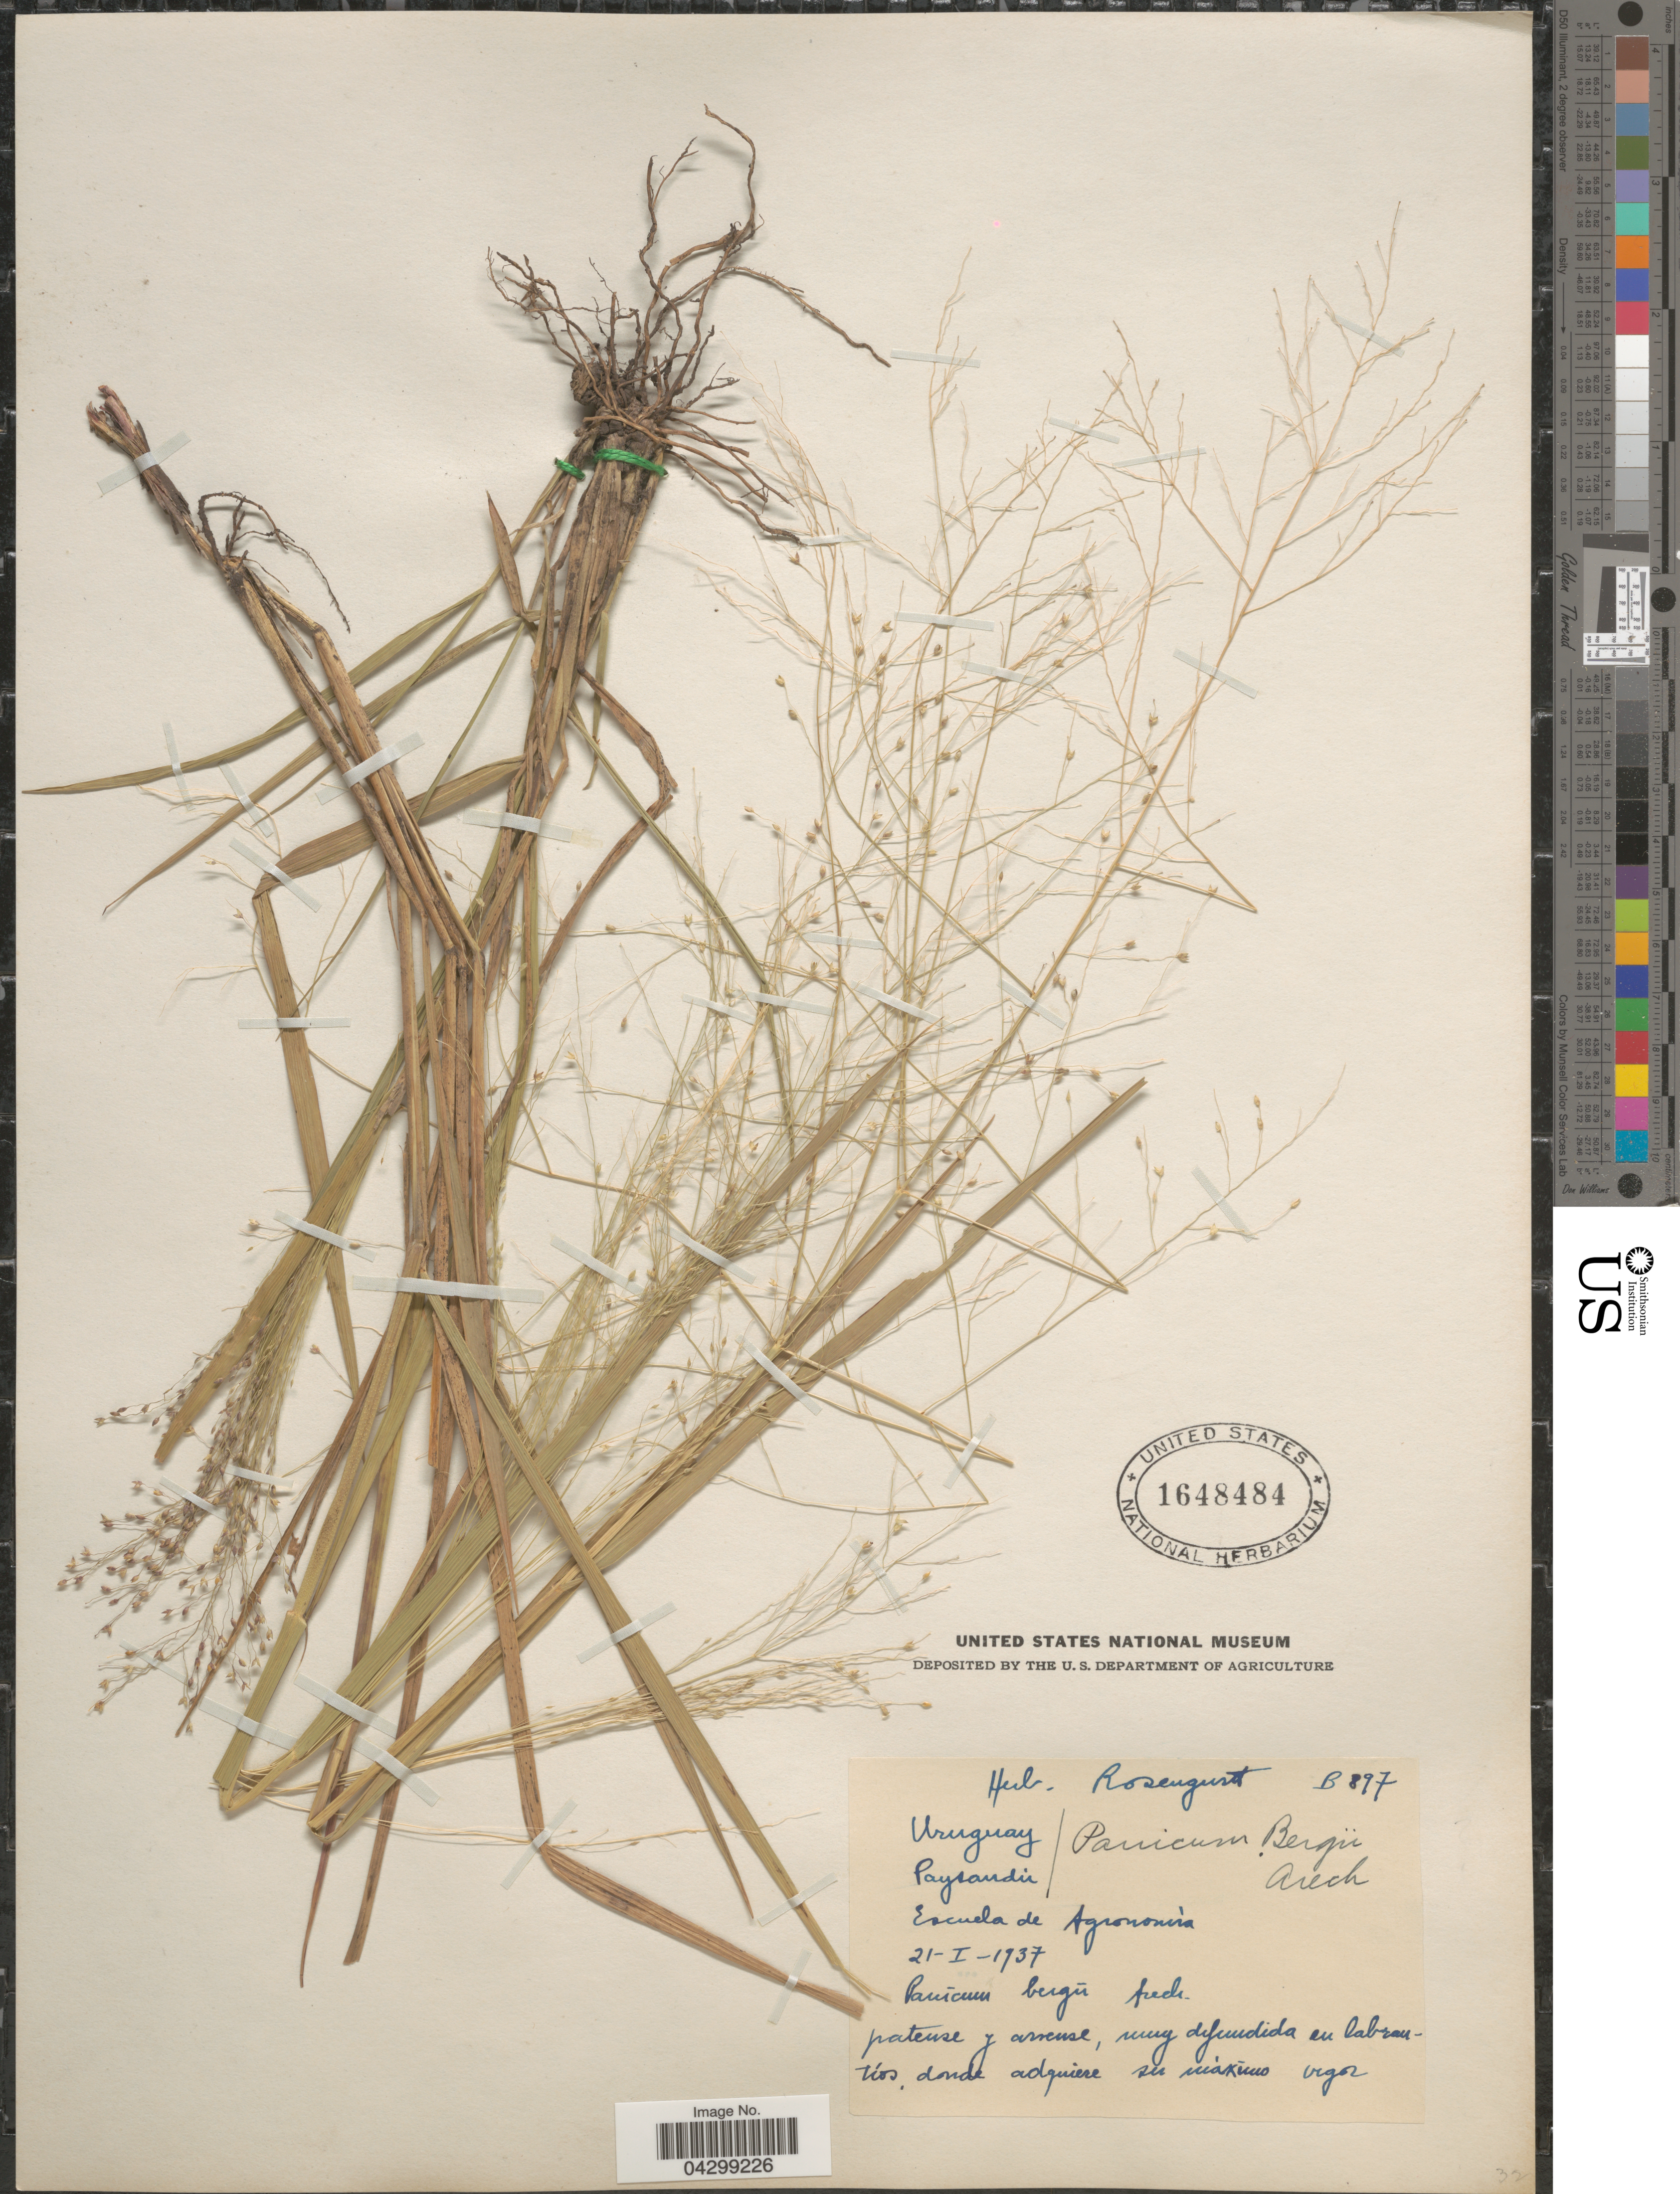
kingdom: Plantae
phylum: Tracheophyta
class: Liliopsida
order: Poales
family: Poaceae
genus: Panicum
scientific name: Panicum bergii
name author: Arechav.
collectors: ex herb. Rosengurtt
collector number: B897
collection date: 1937-01-21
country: Uruguay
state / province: Paysandu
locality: Escuela de Agronomia.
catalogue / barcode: US 1648484